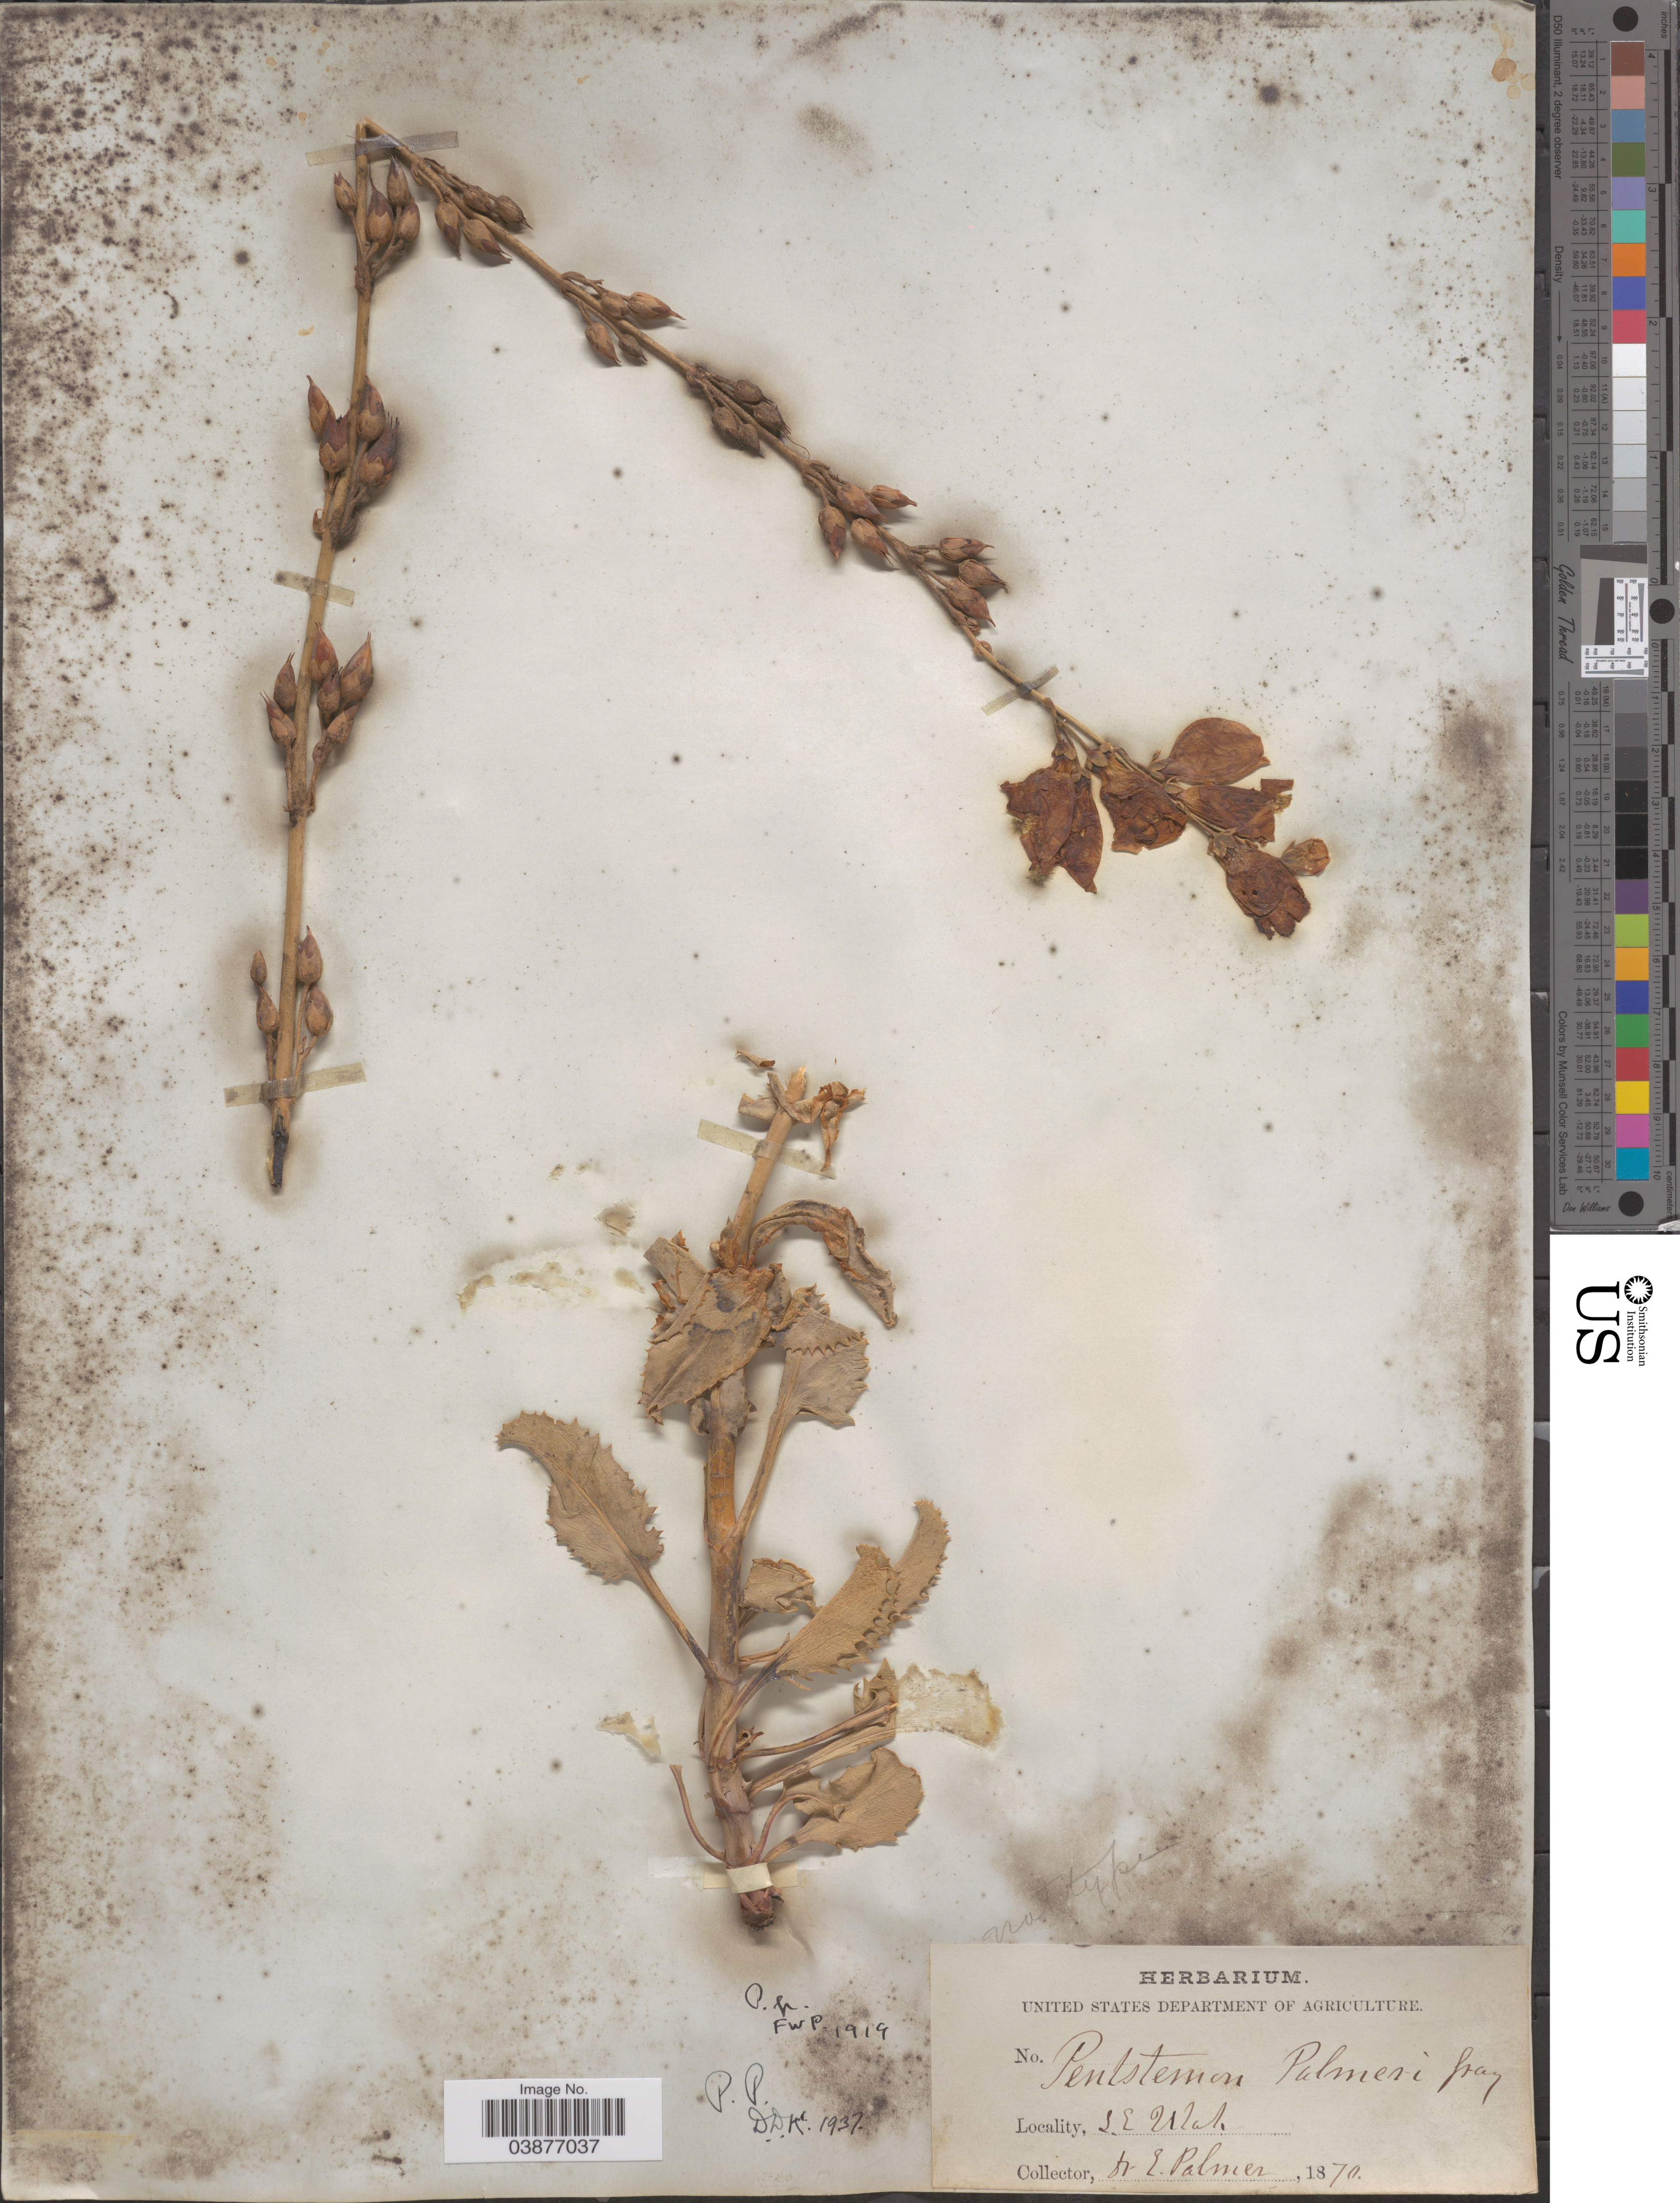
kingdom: Plantae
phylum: Tracheophyta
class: Magnoliopsida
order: Lamiales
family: Plantaginaceae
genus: Penstemon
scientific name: Penstemon palmeri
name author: A. Gray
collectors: E. Palmer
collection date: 1870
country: United States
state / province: Utah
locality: S. E. Utah.